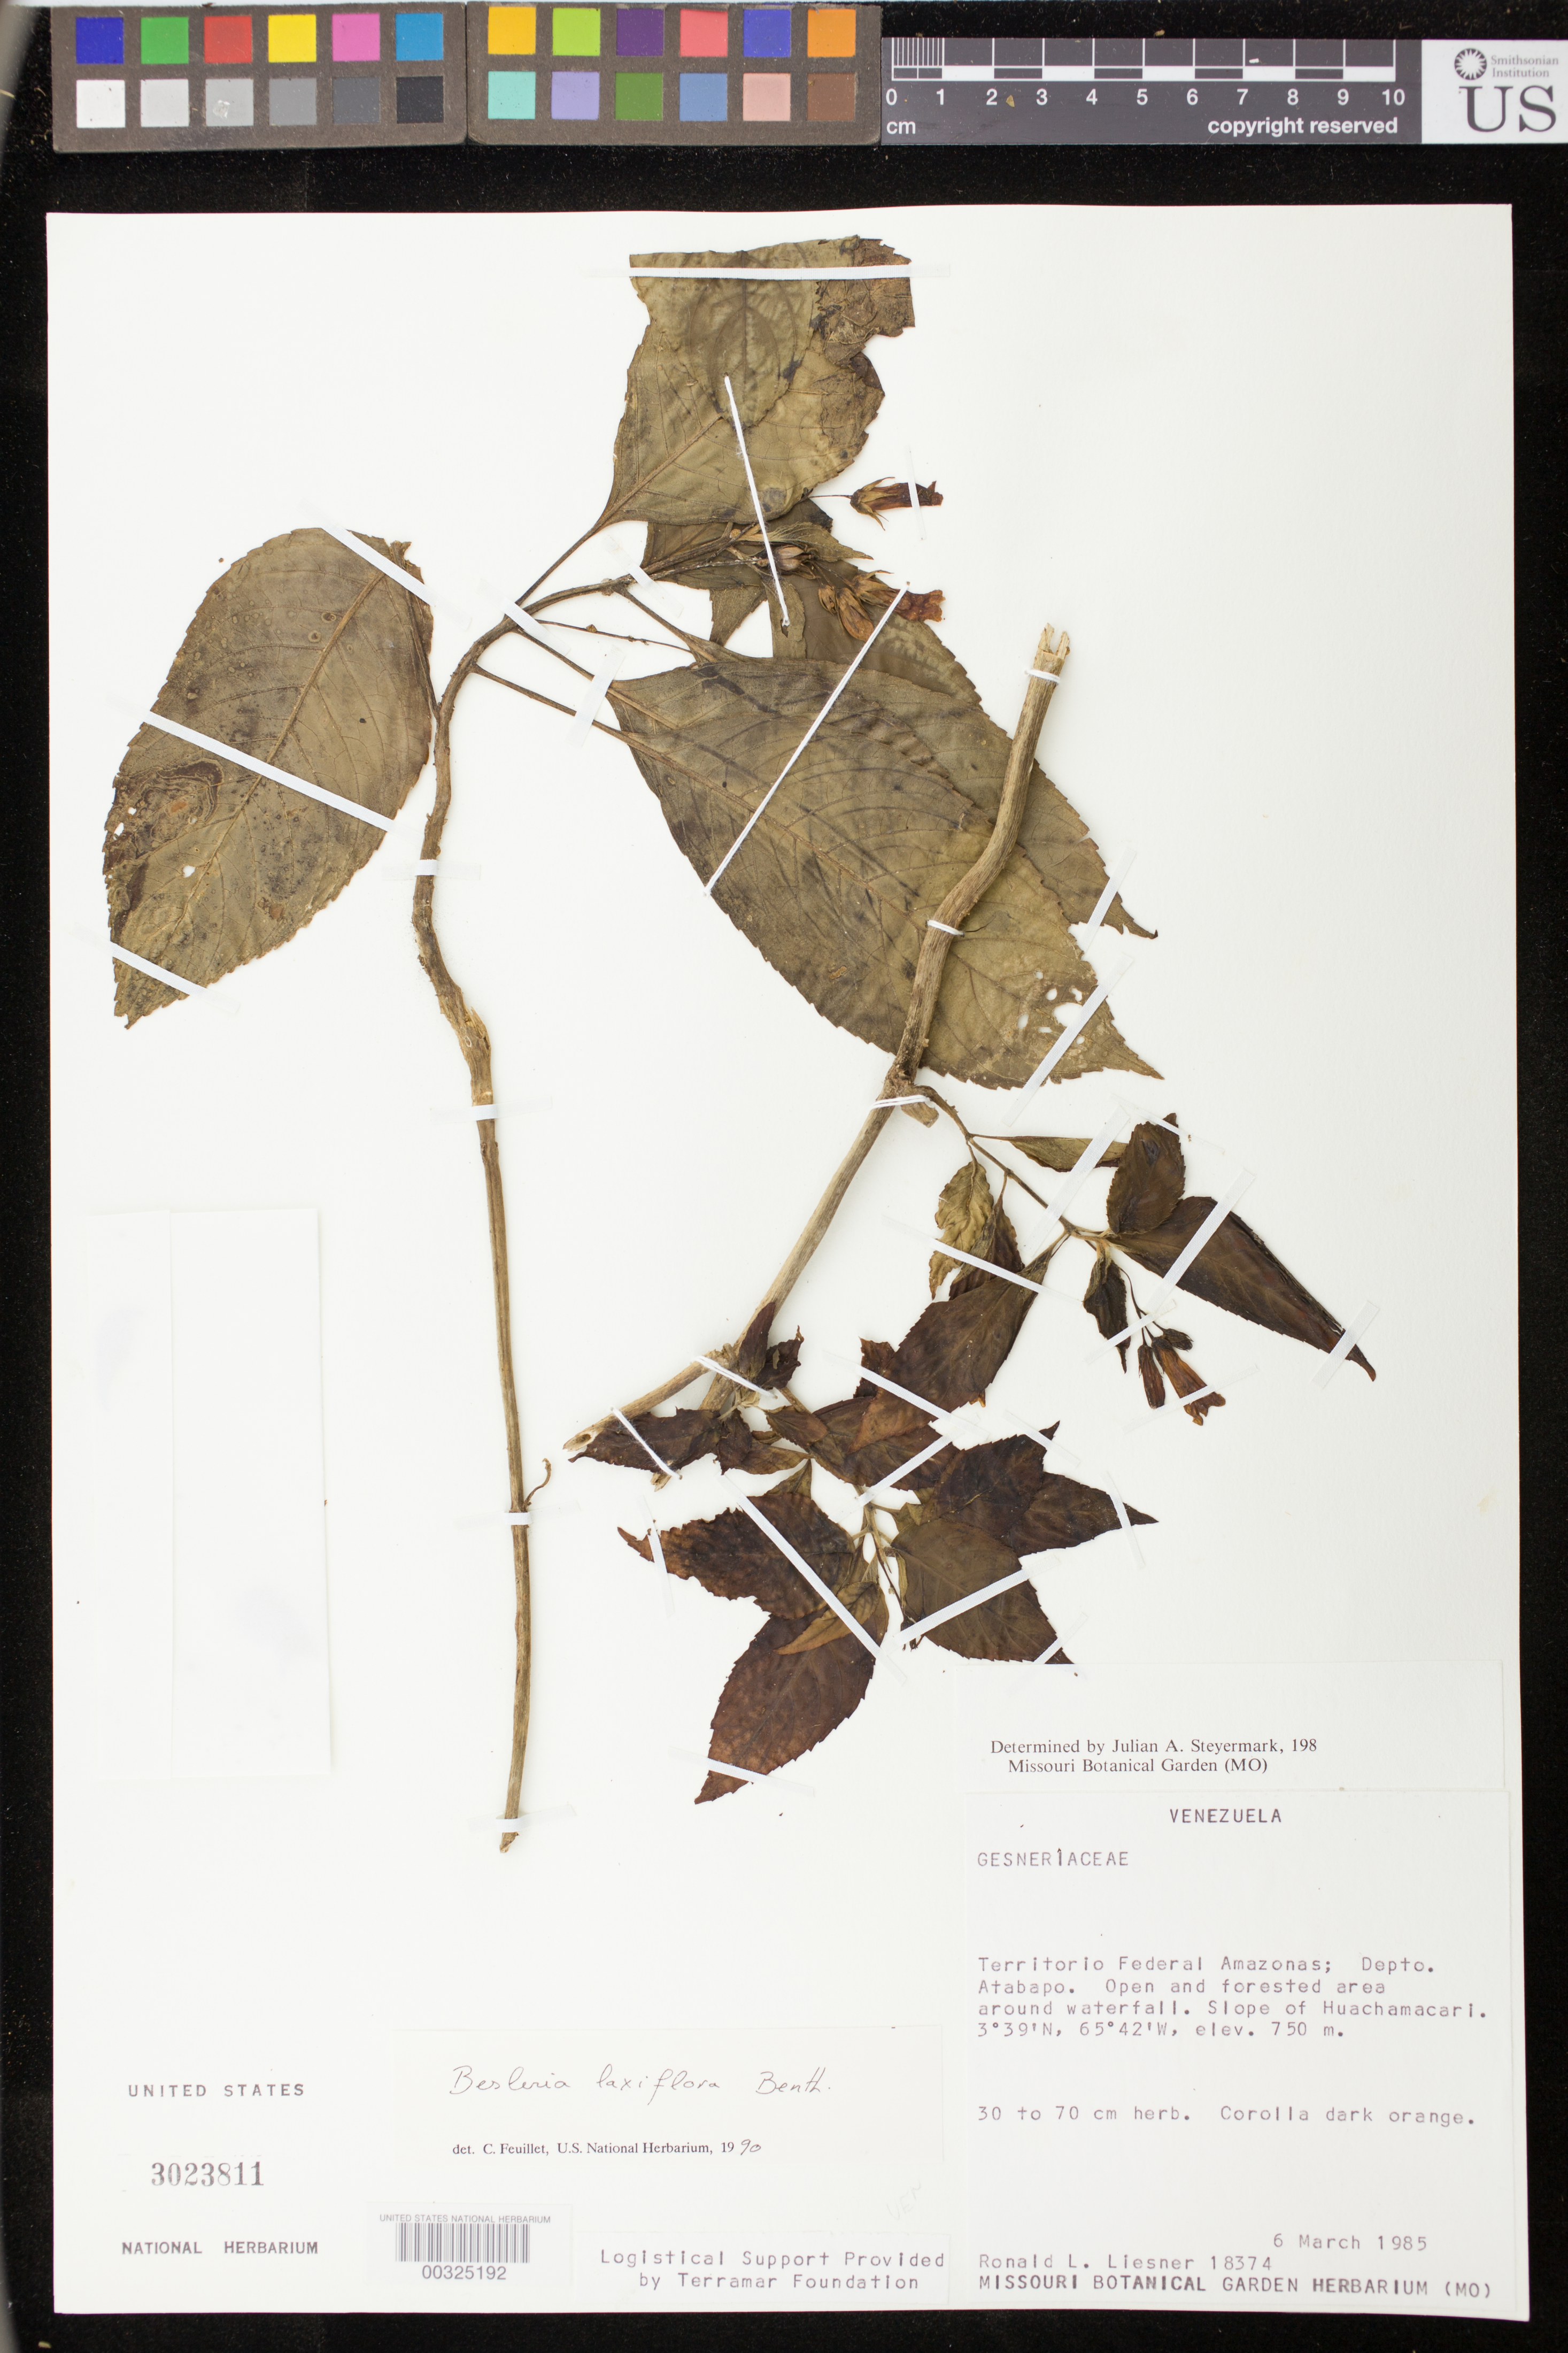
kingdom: Plantae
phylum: Tracheophyta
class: Magnoliopsida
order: Lamiales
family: Gesneriaceae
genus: Besleria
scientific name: Besleria laxiflora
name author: Benth.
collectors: R. L. Liesner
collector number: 18374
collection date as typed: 06 Mar 1985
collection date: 1985-03-06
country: Venezuela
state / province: Amazonas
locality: Atabapo Dept., slope of Huachamacari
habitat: Open and forested area around waterfall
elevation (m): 750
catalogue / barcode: US 3023811